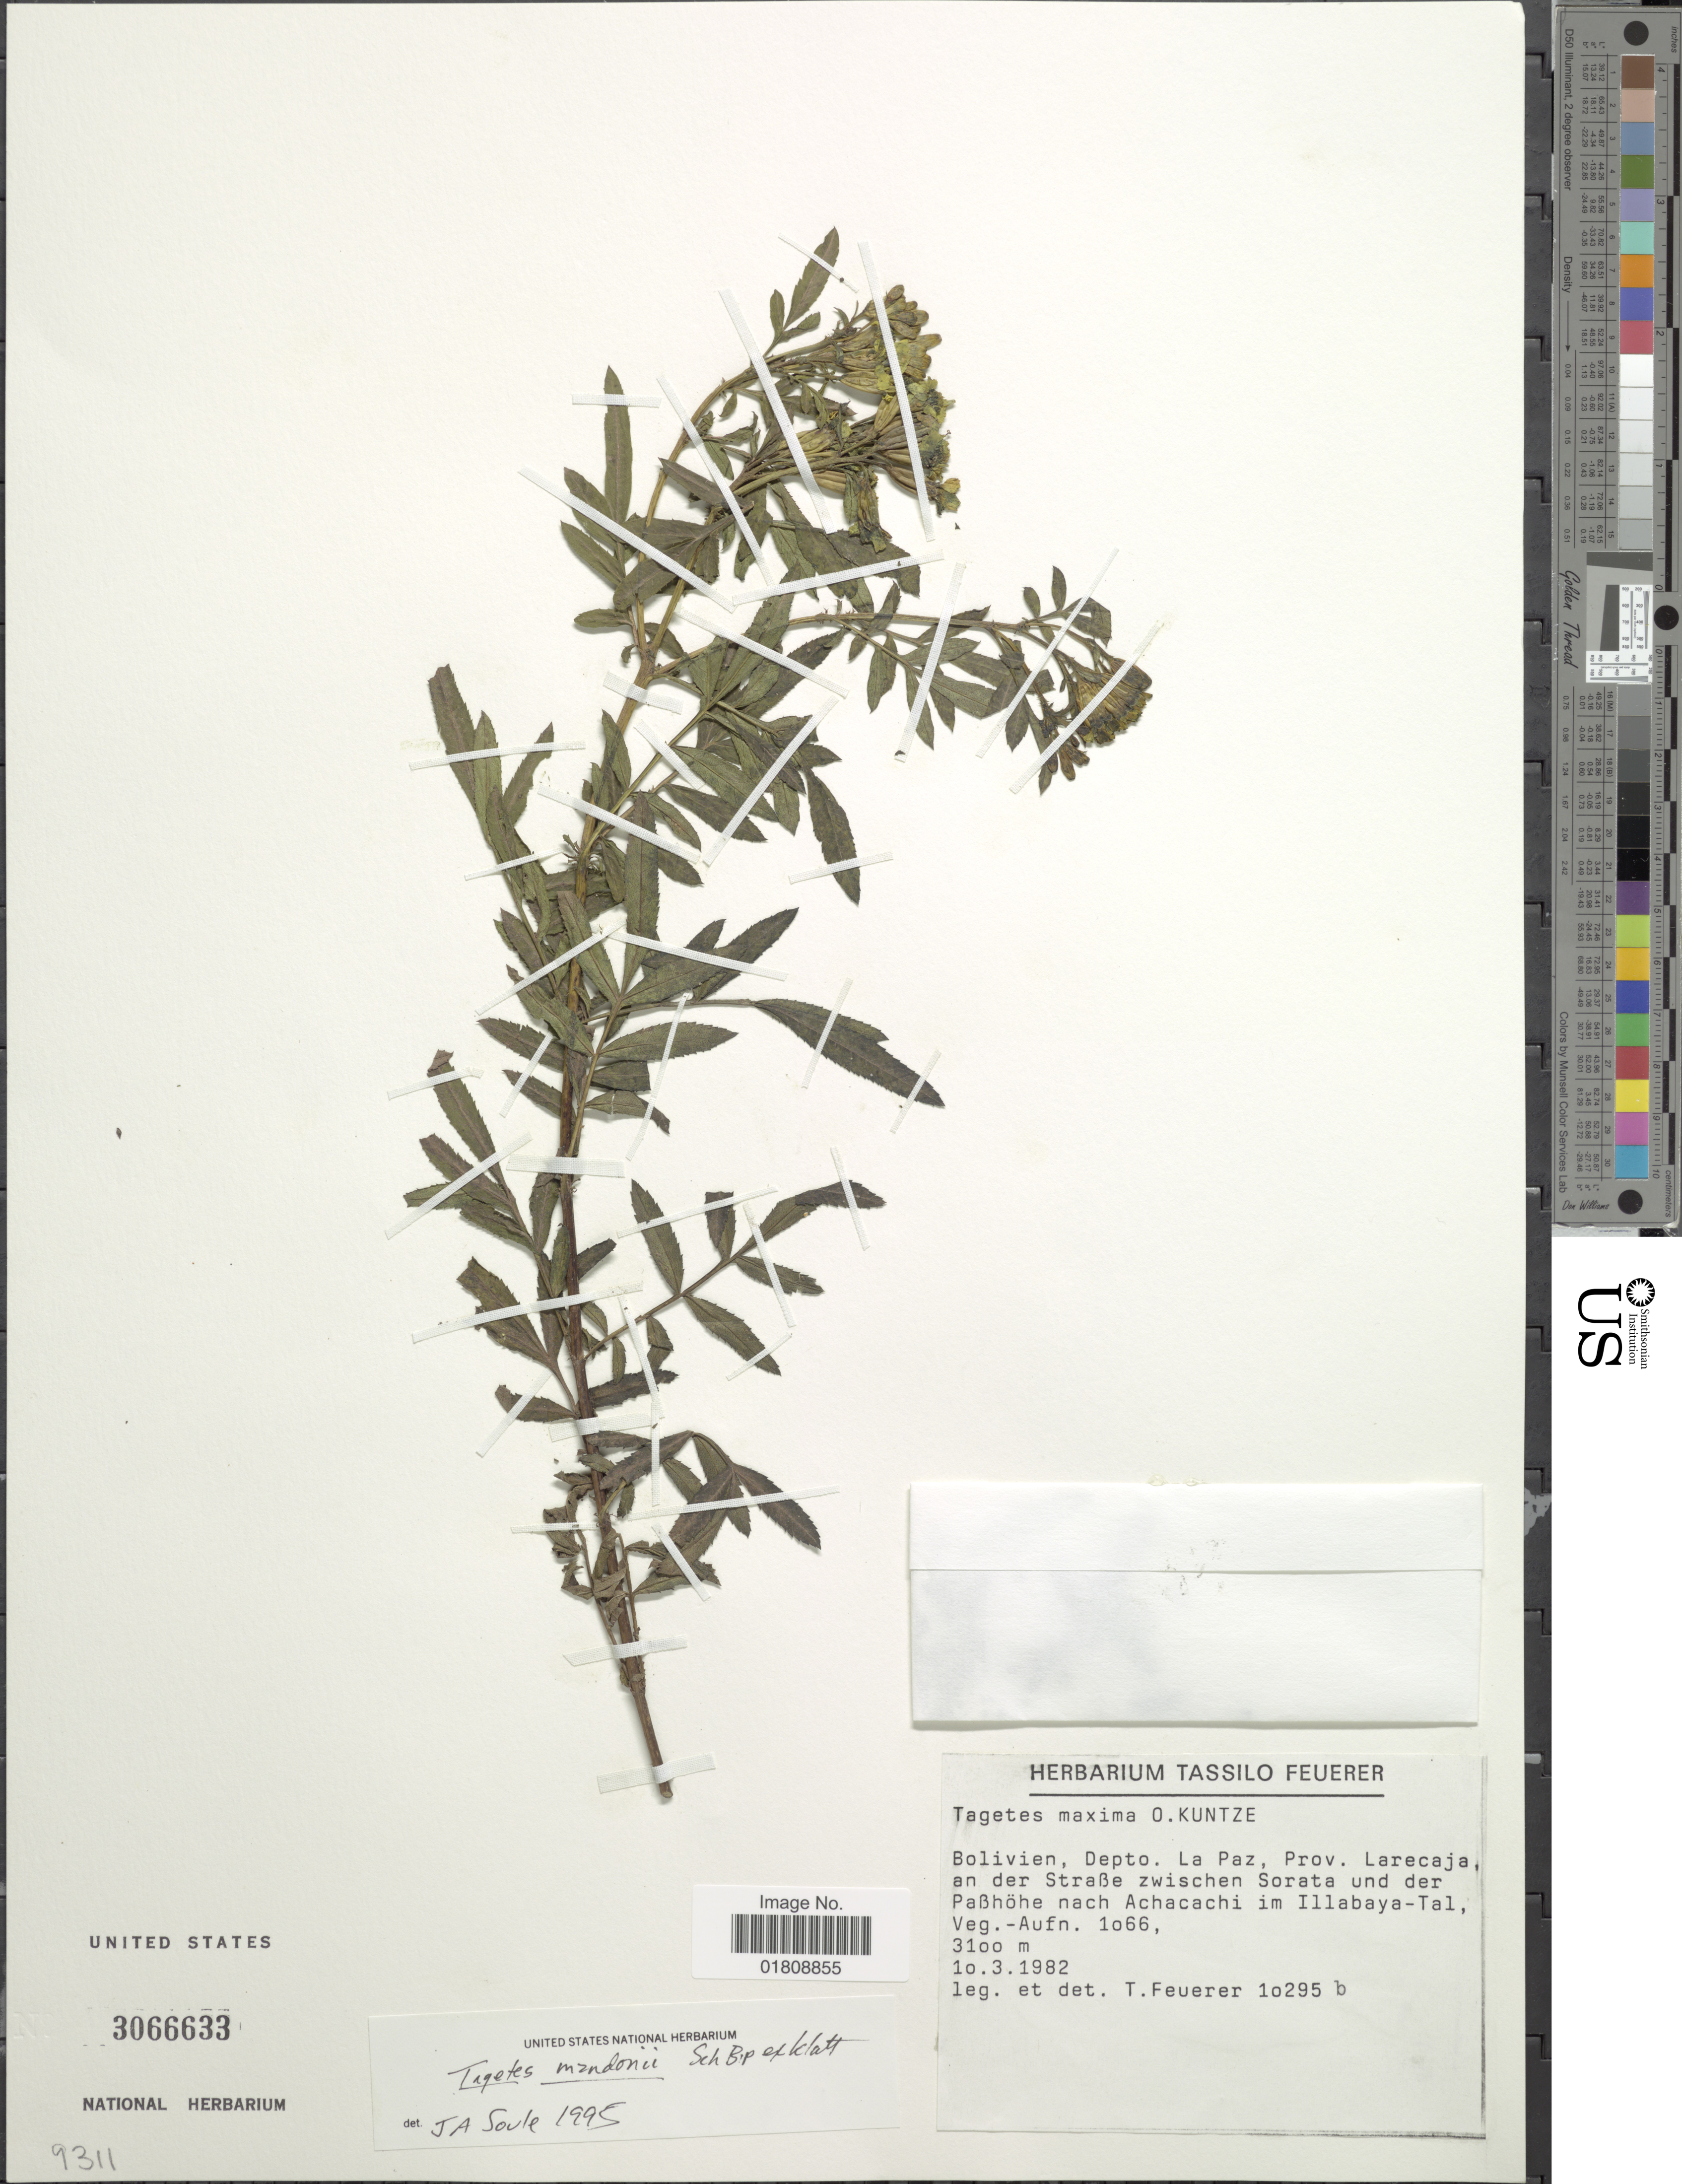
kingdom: Plantae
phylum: Tracheophyta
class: Magnoliopsida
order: Asterales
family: Asteraceae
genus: Tagetes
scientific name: Tagetes mandonii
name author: Sch. Bip. ex Klatt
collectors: T. Feuerer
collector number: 10295b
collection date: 1982-03-10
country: Bolivia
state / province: La Paz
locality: Prov. Larecaja, an der Strabe zwischen Sorata und der Pabhohe nach Achacachi im Illabaya-Tal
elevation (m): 3100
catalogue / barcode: US 3066633